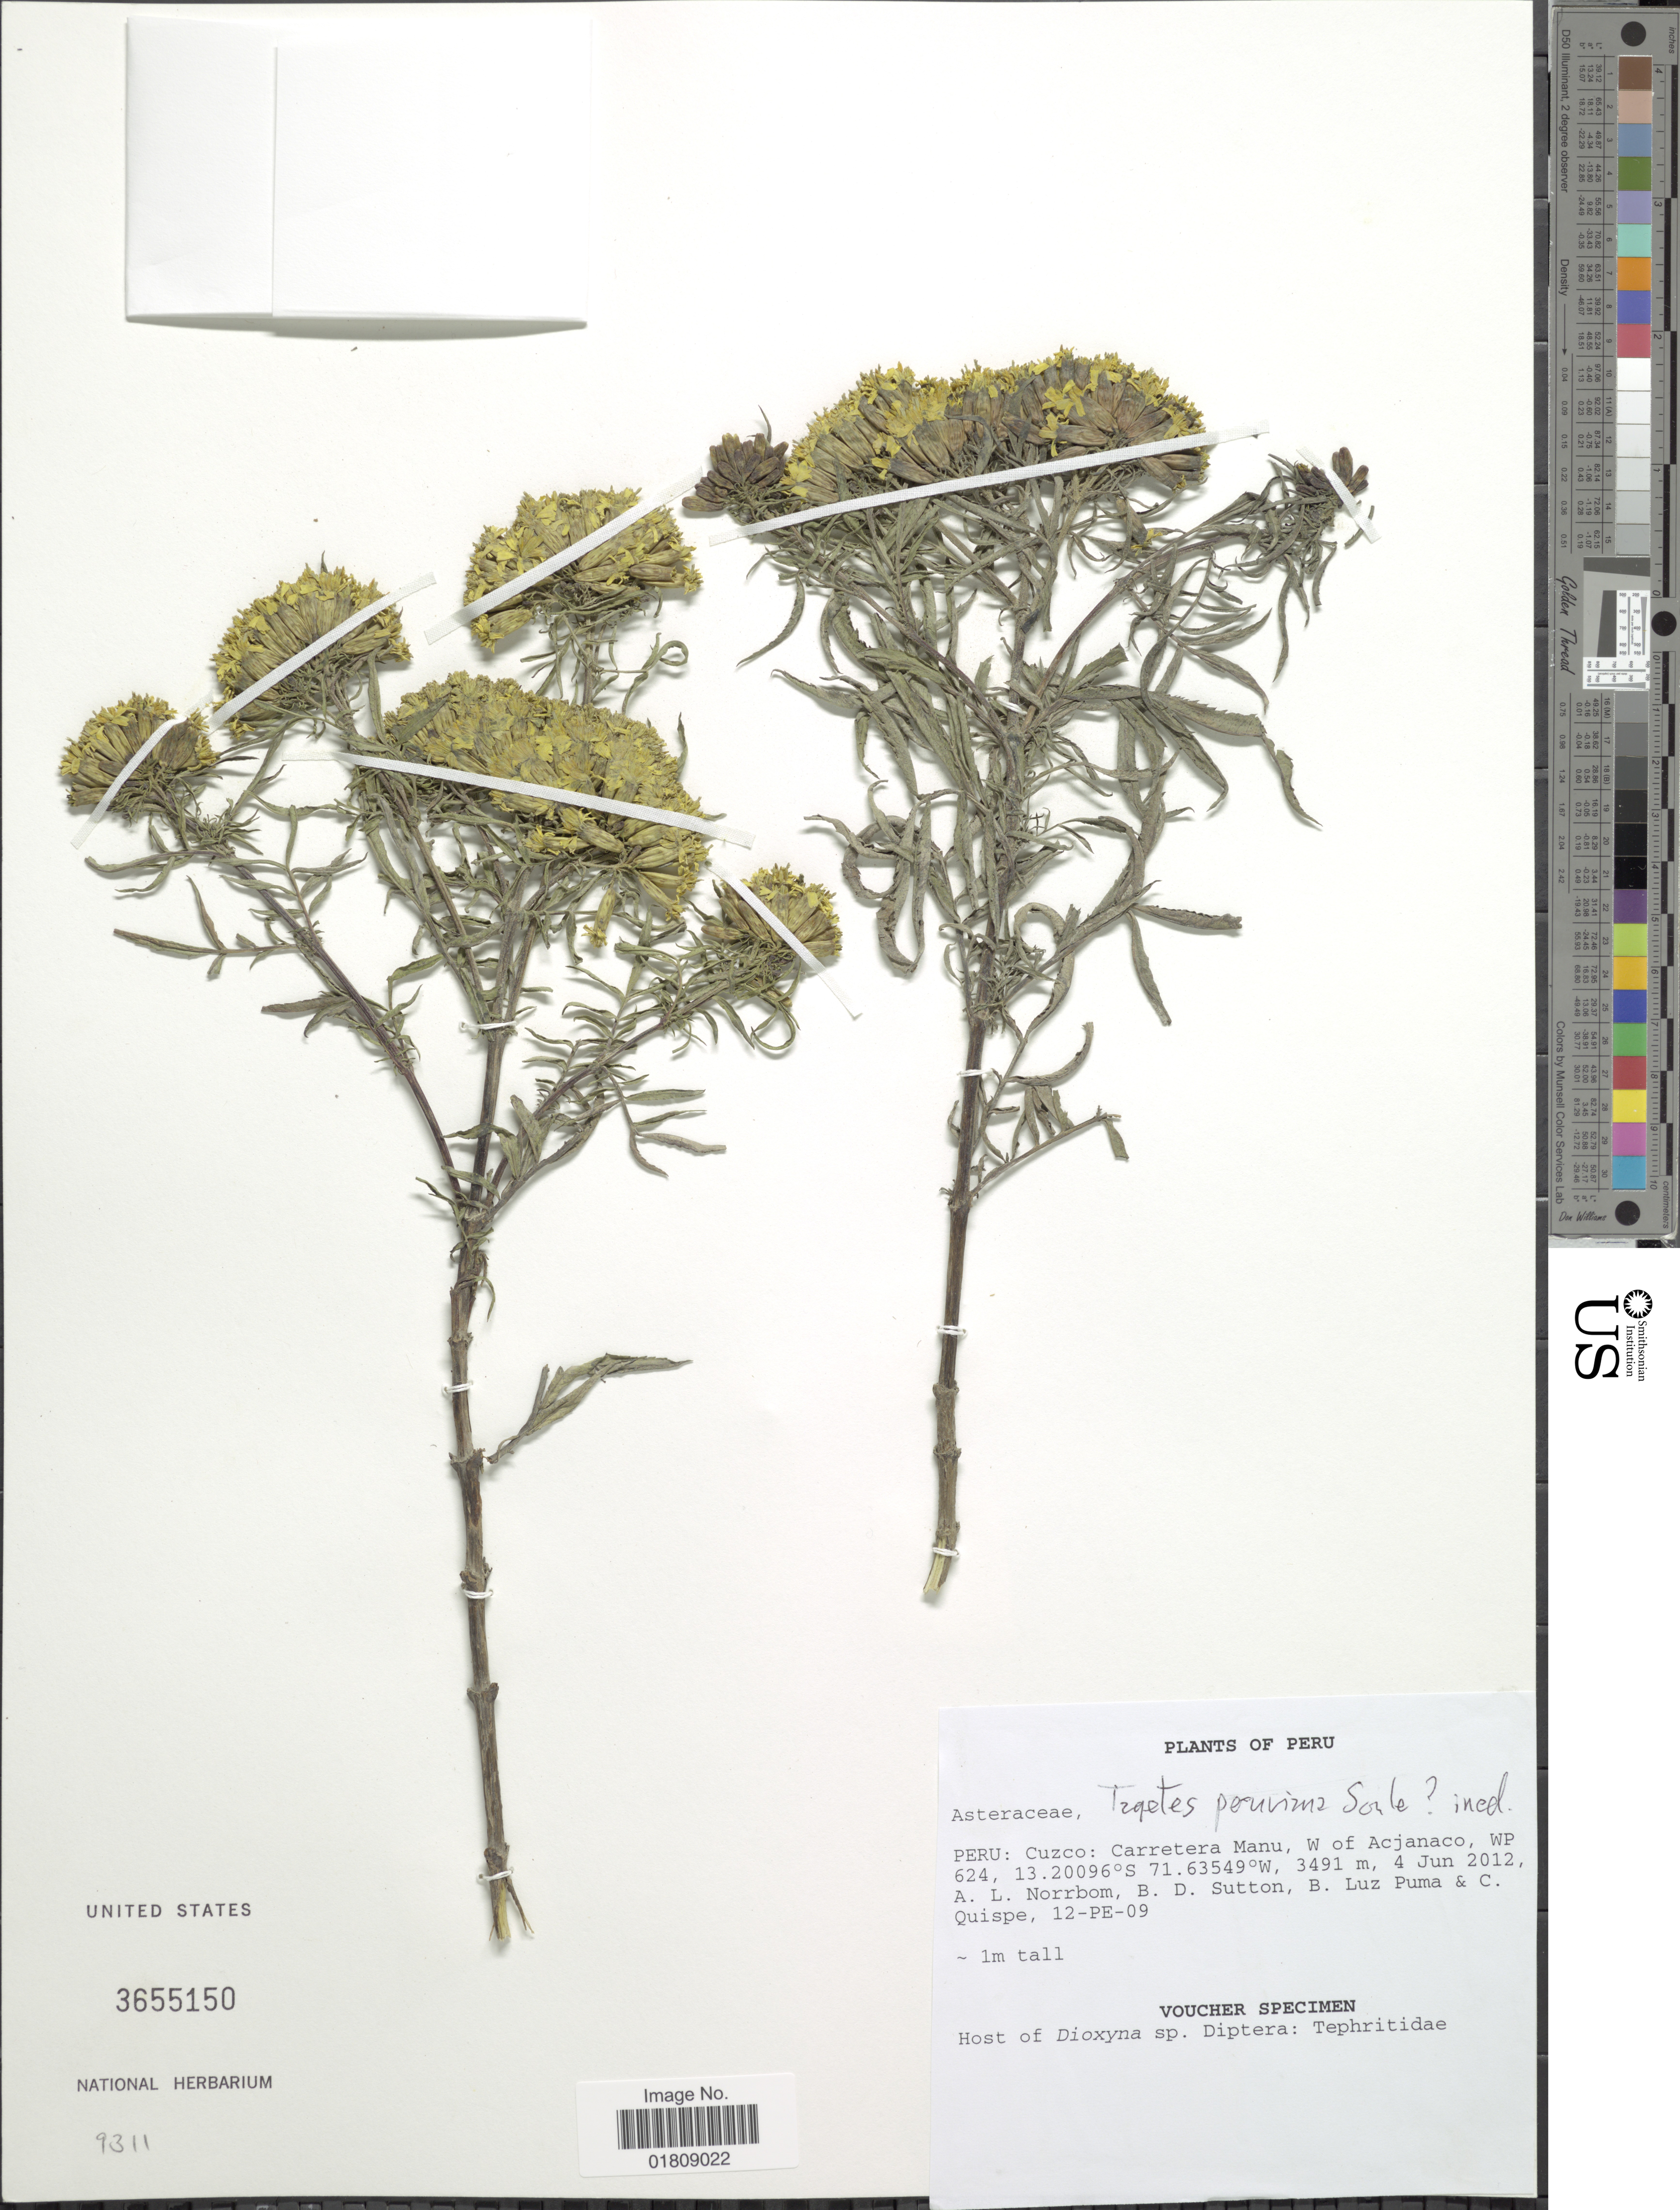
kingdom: Plantae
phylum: Tracheophyta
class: Magnoliopsida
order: Asterales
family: Asteraceae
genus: Tagetes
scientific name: Tagetes peruviana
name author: Soule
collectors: A. L. Norrbom, B. Sutton, B. Luz Puma & C. Quispe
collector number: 12-PE-09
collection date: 2012-06-04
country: Peru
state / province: Cusco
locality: Carretera Manu, W of Acjanaco, WP 624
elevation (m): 3491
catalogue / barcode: US 3655150